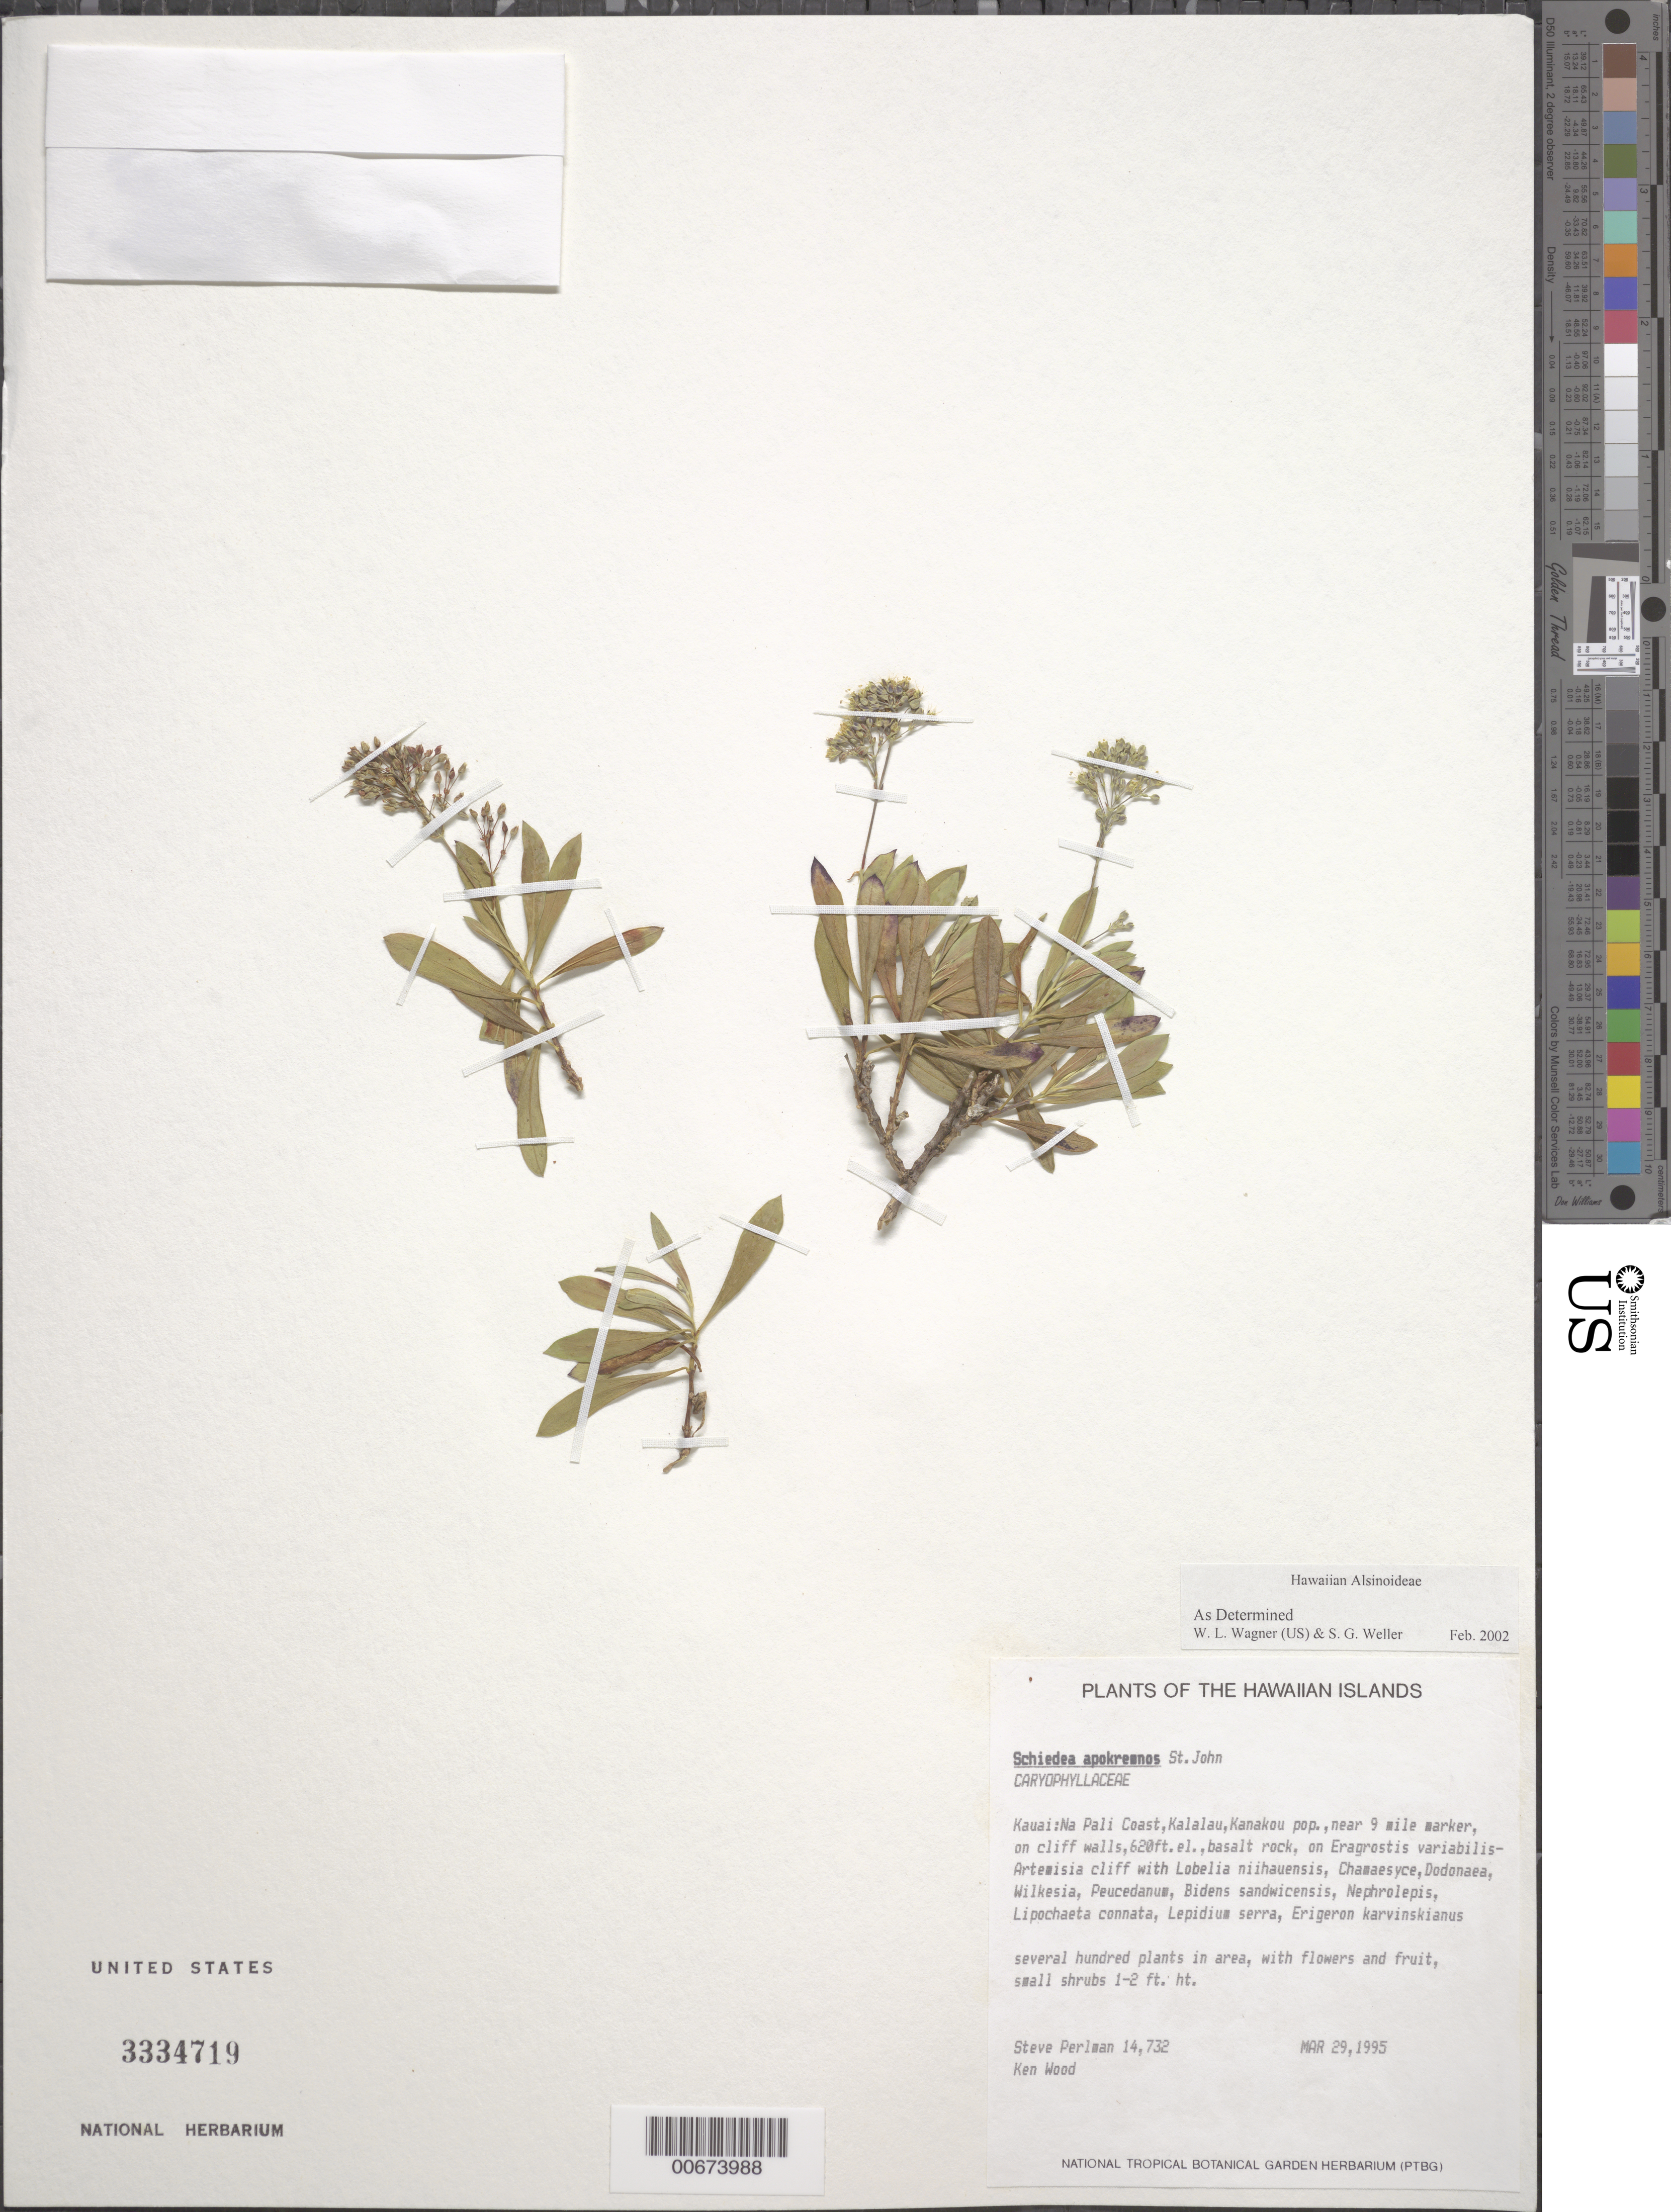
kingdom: Plantae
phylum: Tracheophyta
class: Magnoliopsida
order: Caryophyllales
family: Caryophyllaceae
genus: Schiedea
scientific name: Schiedea apokremnos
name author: H. St. John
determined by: Wagner, W. L.; Weller, Stephen G.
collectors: S. P. Perlman & K. Wood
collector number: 14732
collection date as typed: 29 Mar 1995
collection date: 1995-03-29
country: United States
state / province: Hawaii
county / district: Kauai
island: Kaua'i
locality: Na Pali Coast, Kalalau, Kanakou pop., near 9 mile marker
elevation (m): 189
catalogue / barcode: US 3334719